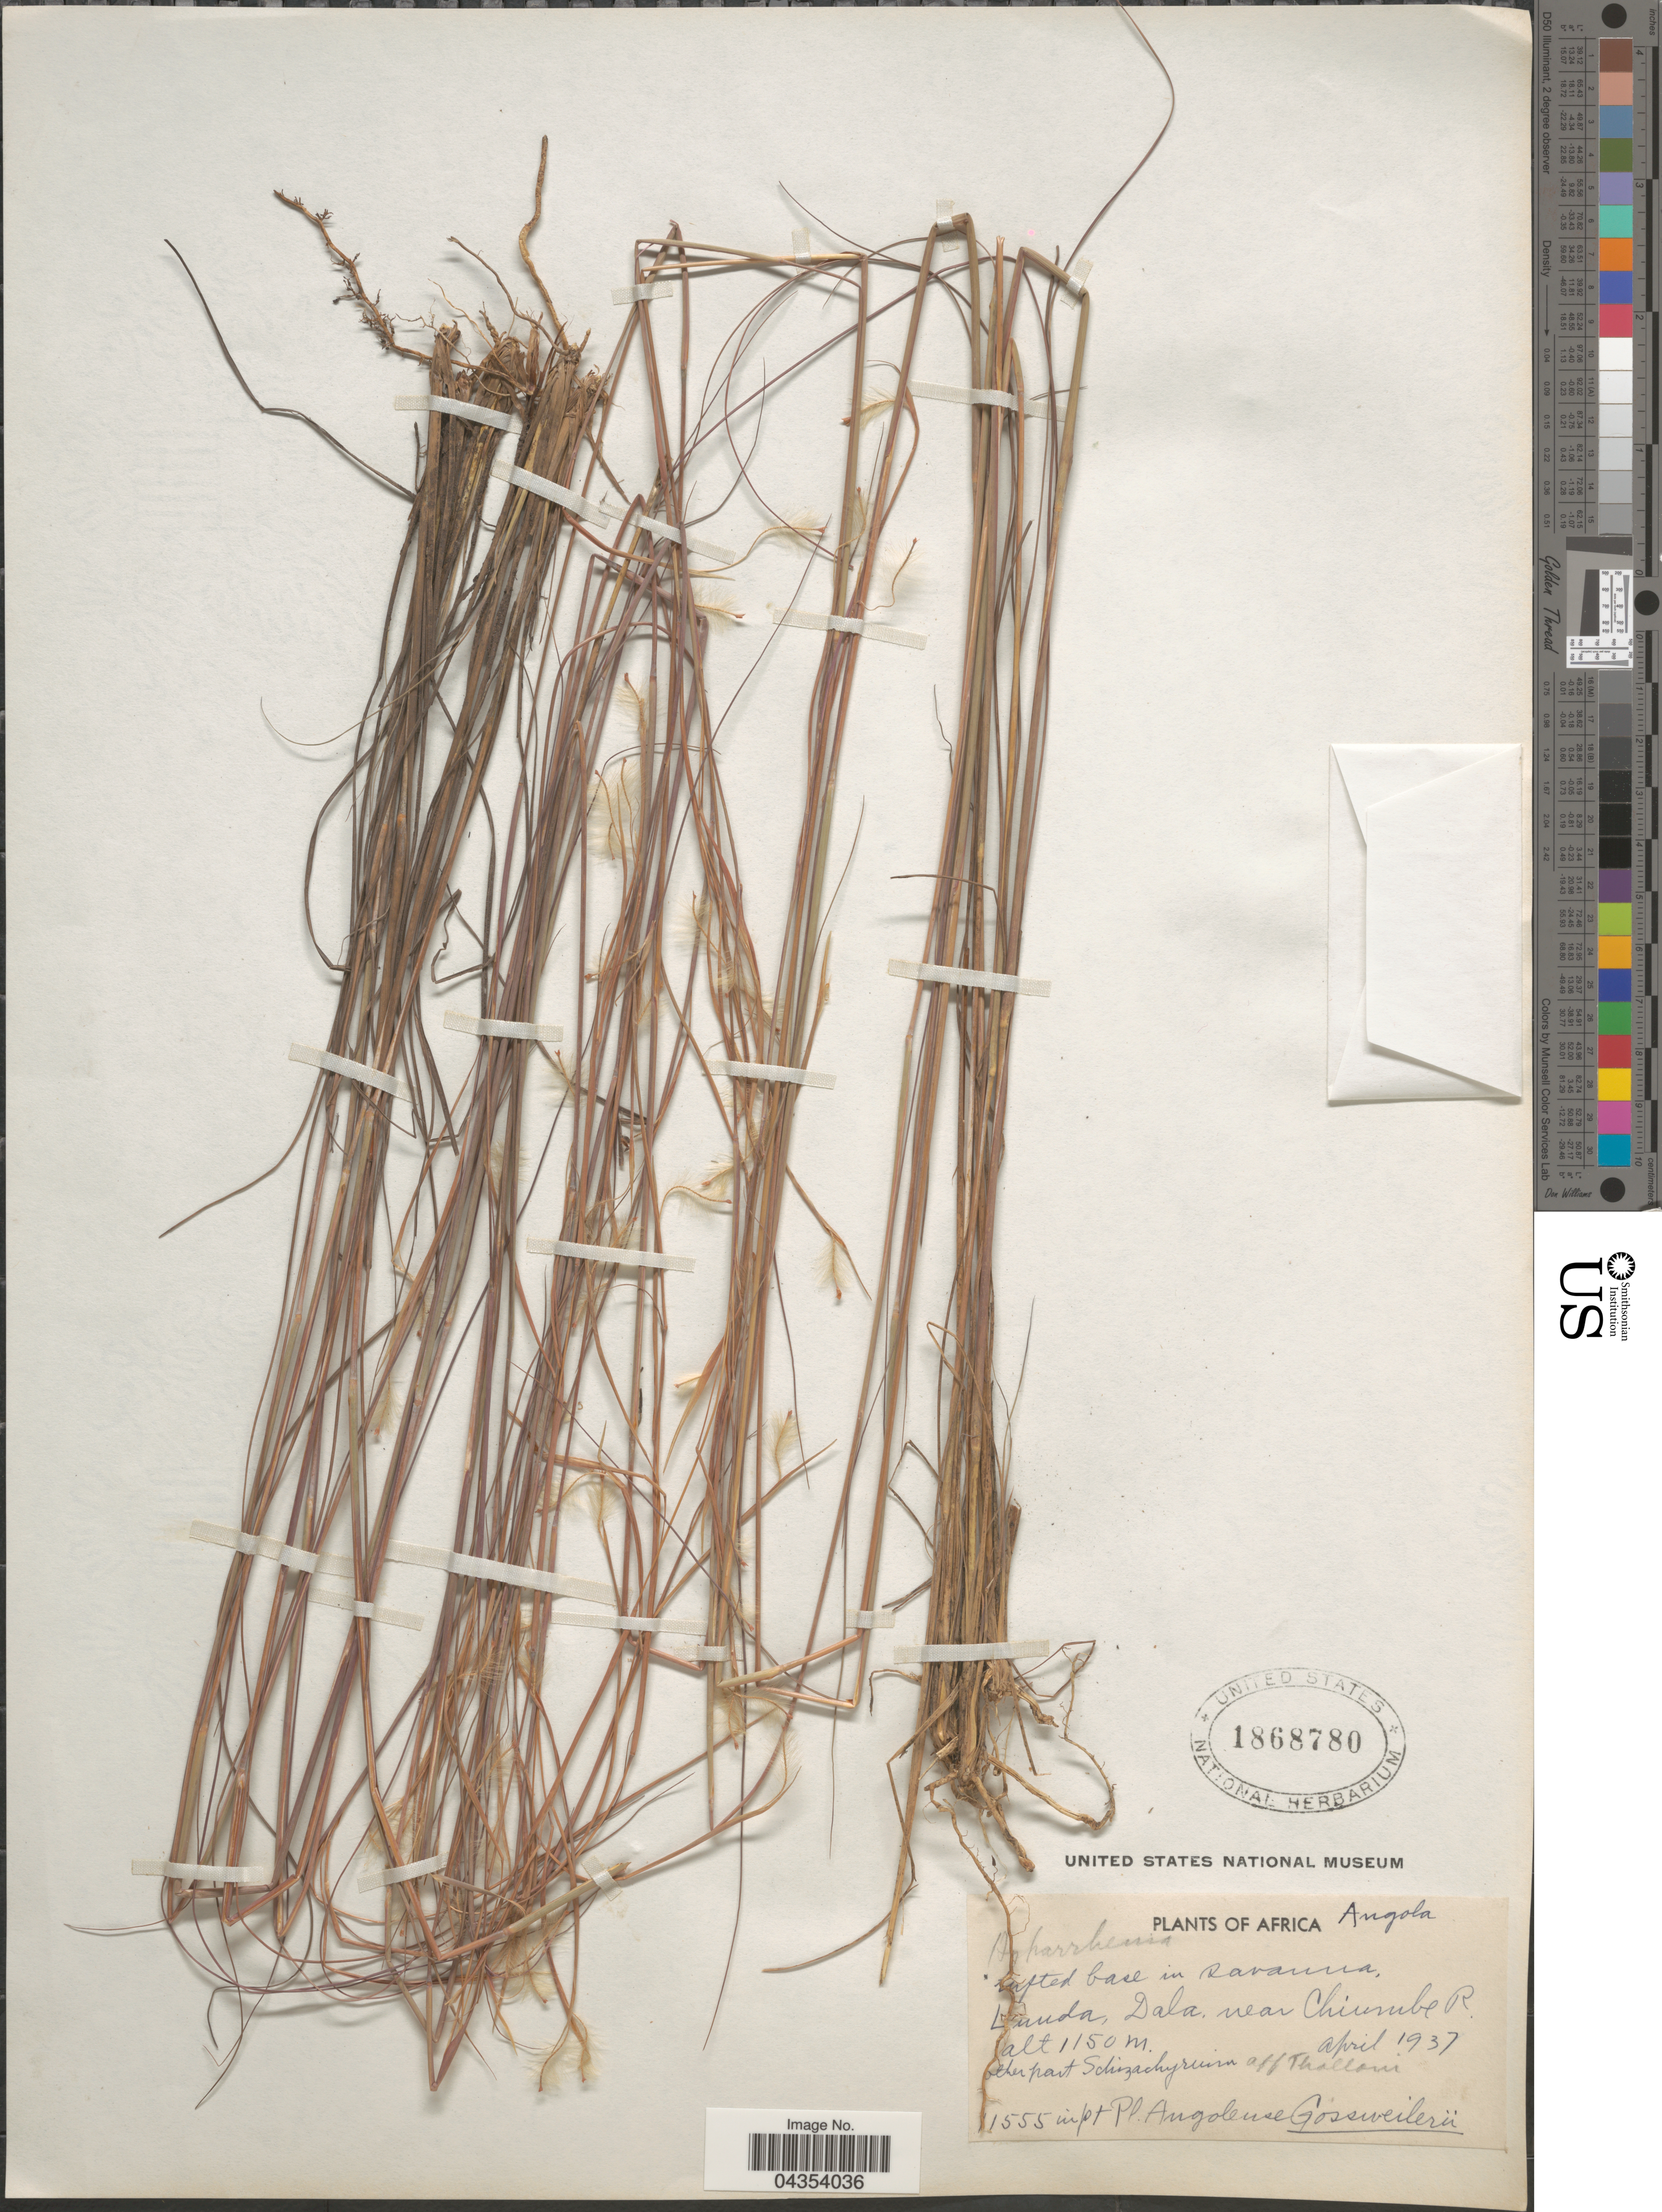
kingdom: Plantae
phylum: Tracheophyta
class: Liliopsida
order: Poales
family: Poaceae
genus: Hyparrhenia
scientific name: Hyparrhenia sp.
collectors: -. Gossweiler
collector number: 11555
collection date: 1937-04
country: Angola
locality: Lunda, Dala, near Chiumbe R.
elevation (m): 1150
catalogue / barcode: US 1868780